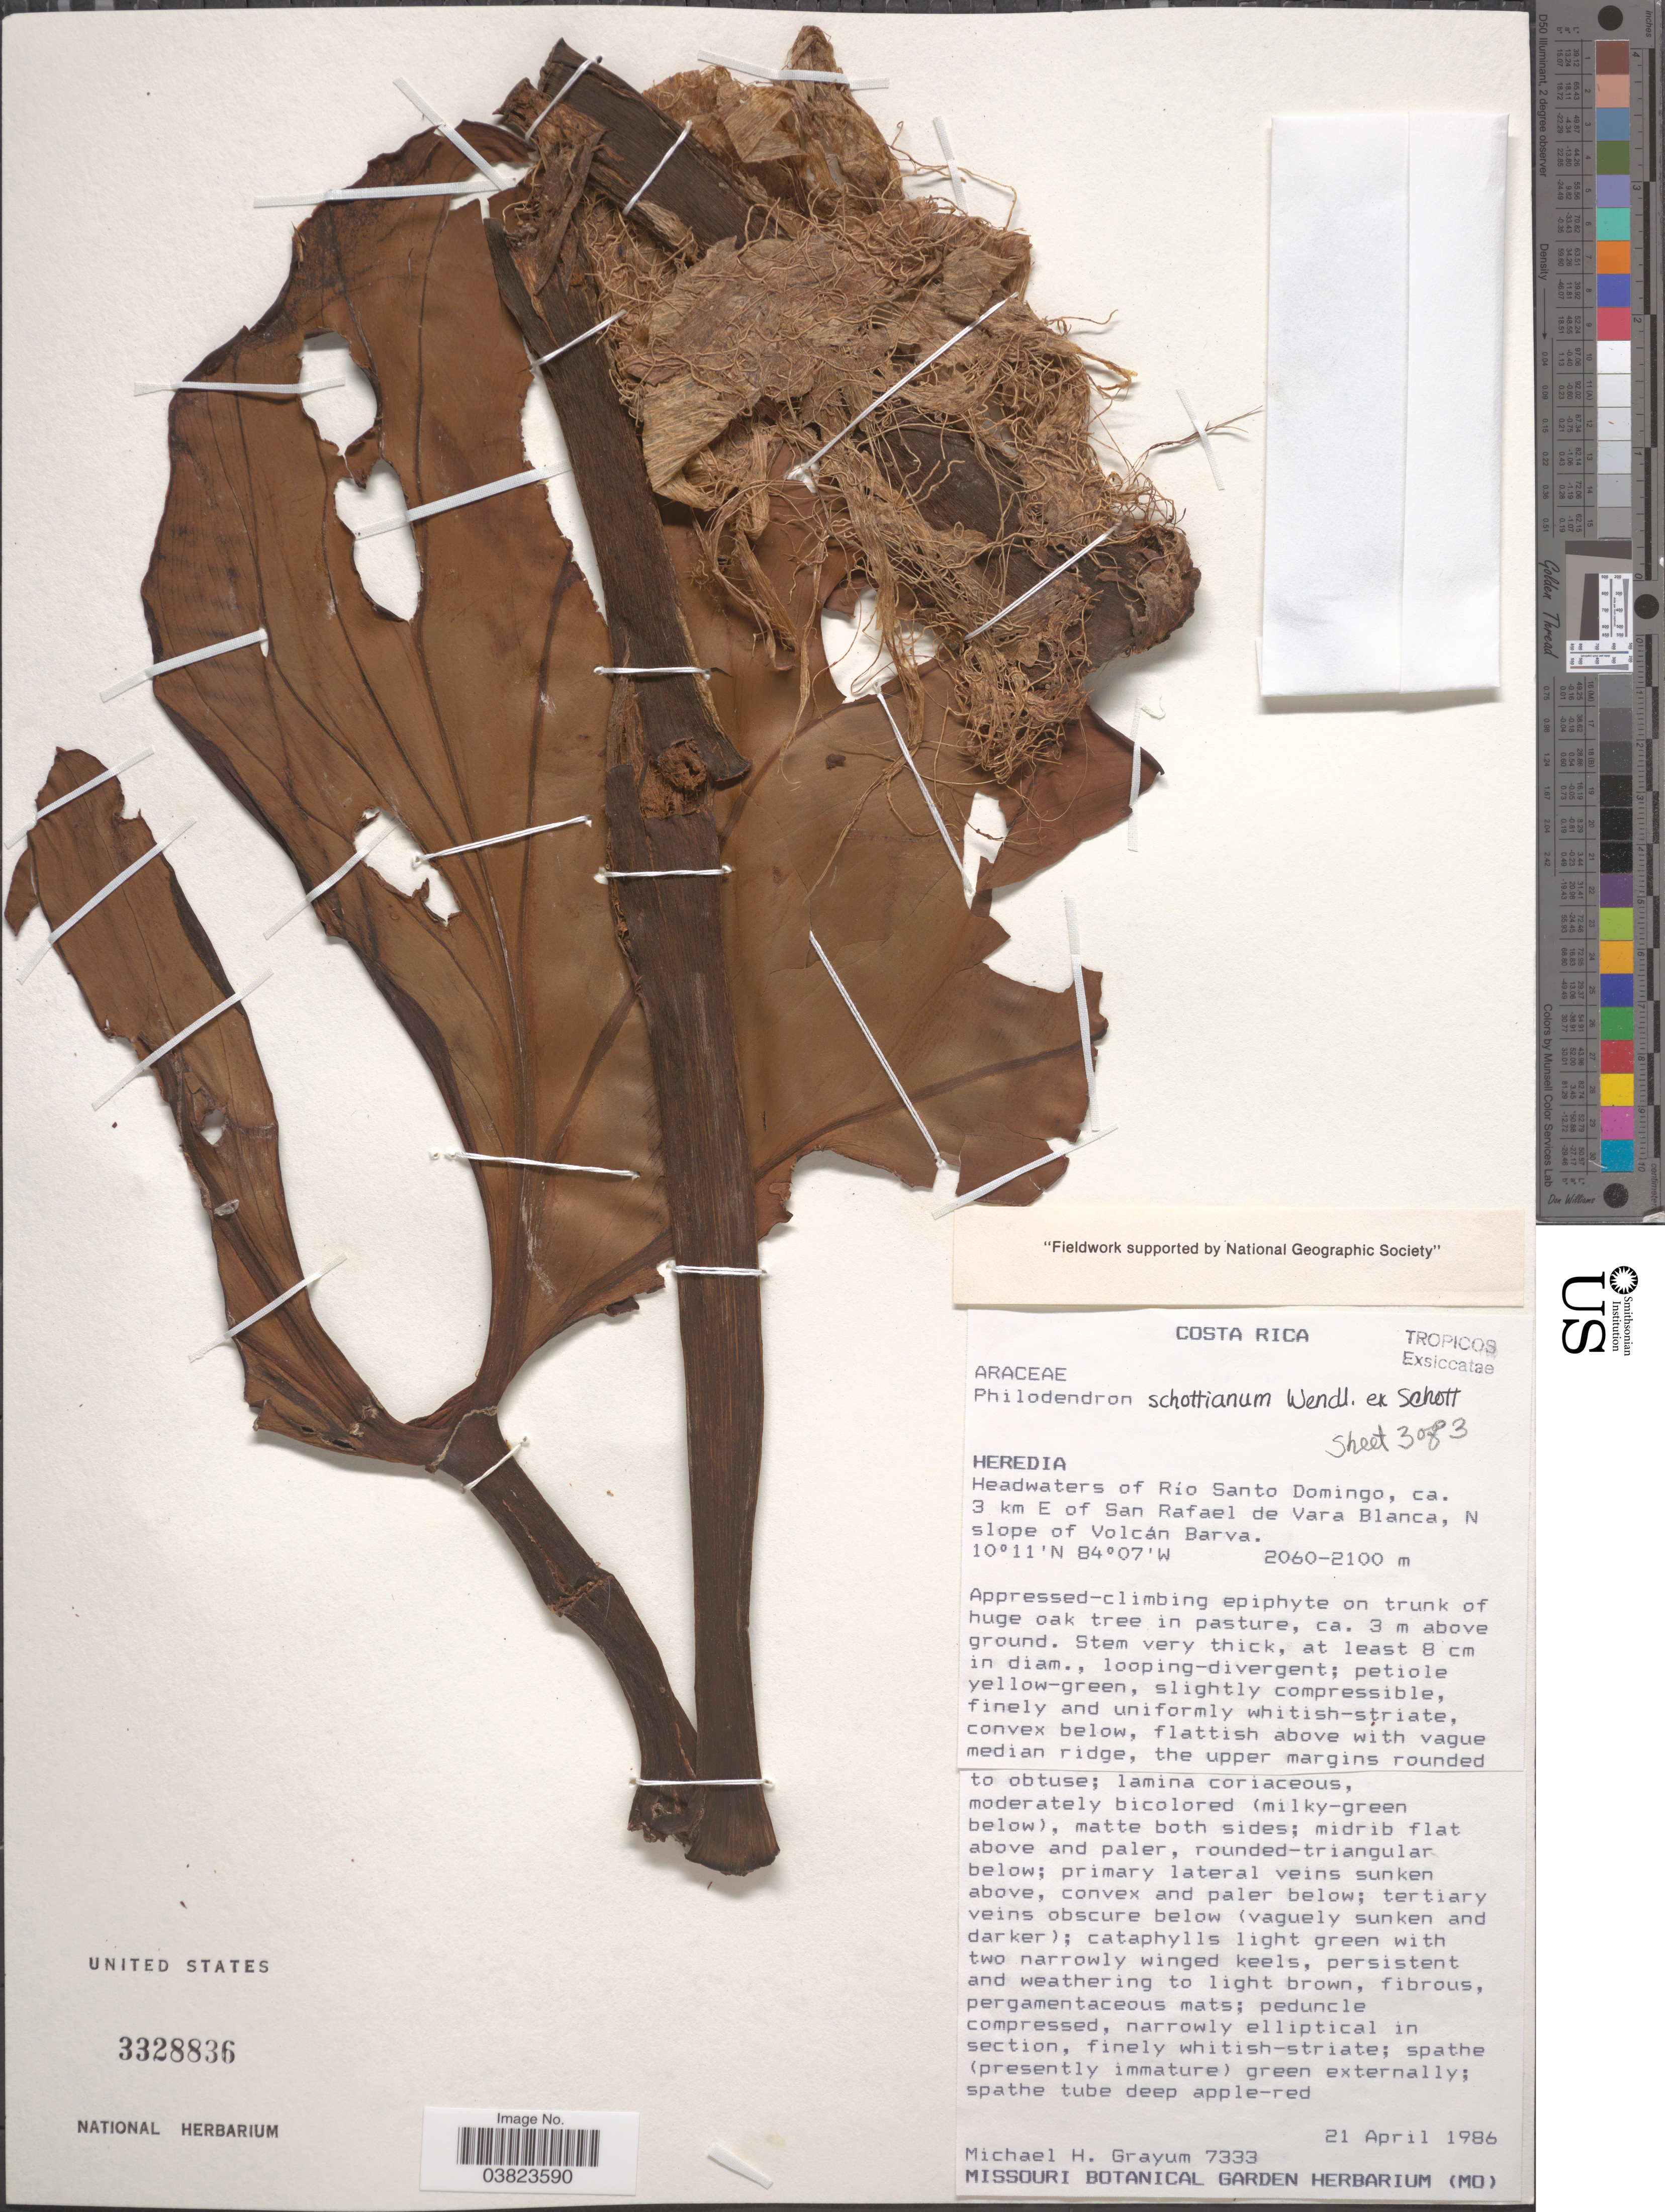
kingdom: Plantae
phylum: Tracheophyta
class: Liliopsida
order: Alismatales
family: Araceae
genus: Philodendron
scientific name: Philodendron schottianum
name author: H. Wendl. ex Schott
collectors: M. H. Grayum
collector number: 7333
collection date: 1986-04-21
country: Costa Rica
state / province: Heredia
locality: Headwaters of Río Santo Domingo, ca. 3 km E of San Rafael de Vara Blanca, N slope of Volcán Barva.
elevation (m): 2060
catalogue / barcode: US 3328836